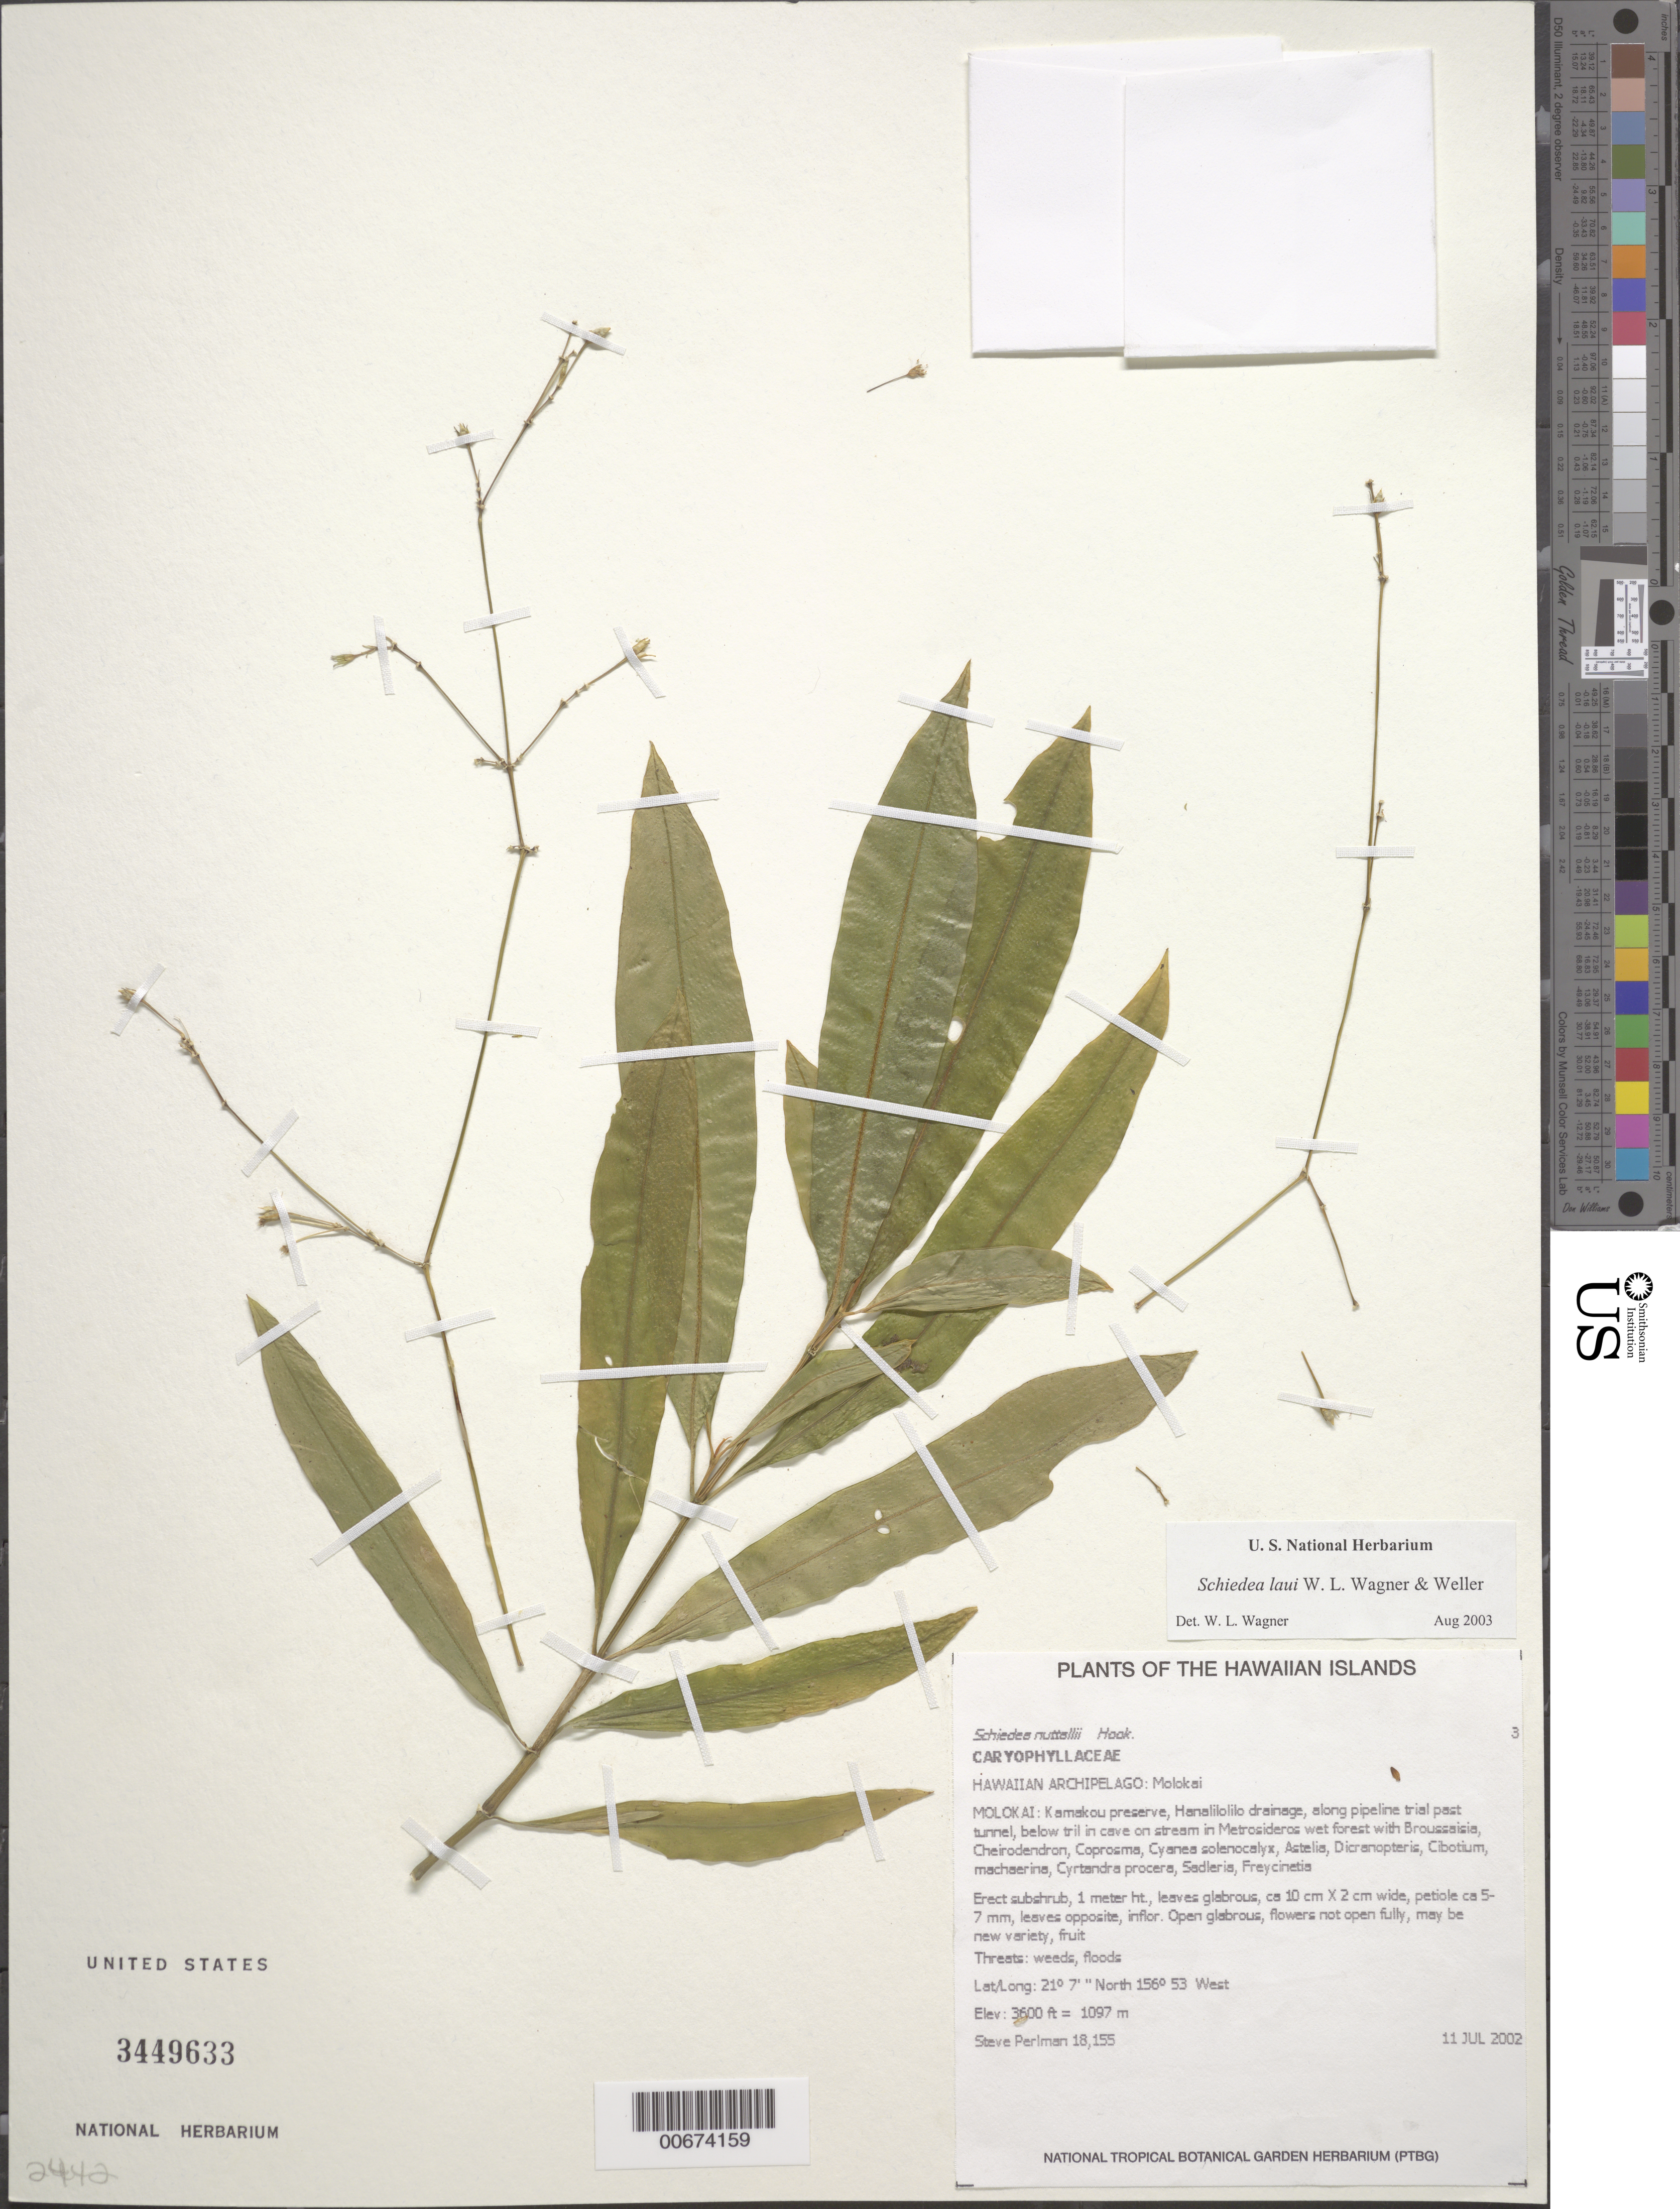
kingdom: Plantae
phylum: Tracheophyta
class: Magnoliopsida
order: Caryophyllales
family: Caryophyllaceae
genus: Schiedea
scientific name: Schiedea laui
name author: W.L. Wagner & Weller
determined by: Wagner, W. L., (BOT), Smithsonian Institution - National Museum of Natural History (UNITED STATES)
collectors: S. P. Perlman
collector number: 18155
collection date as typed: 11 Jul 2002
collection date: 2002-07-11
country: United States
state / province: Hawaii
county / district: Maui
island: Moloka'i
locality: Kamakou preserve, Hanalilolilo drainage, along pipeline trail past tunnel, below trail in cave on stream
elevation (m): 1097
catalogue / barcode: US 3449633